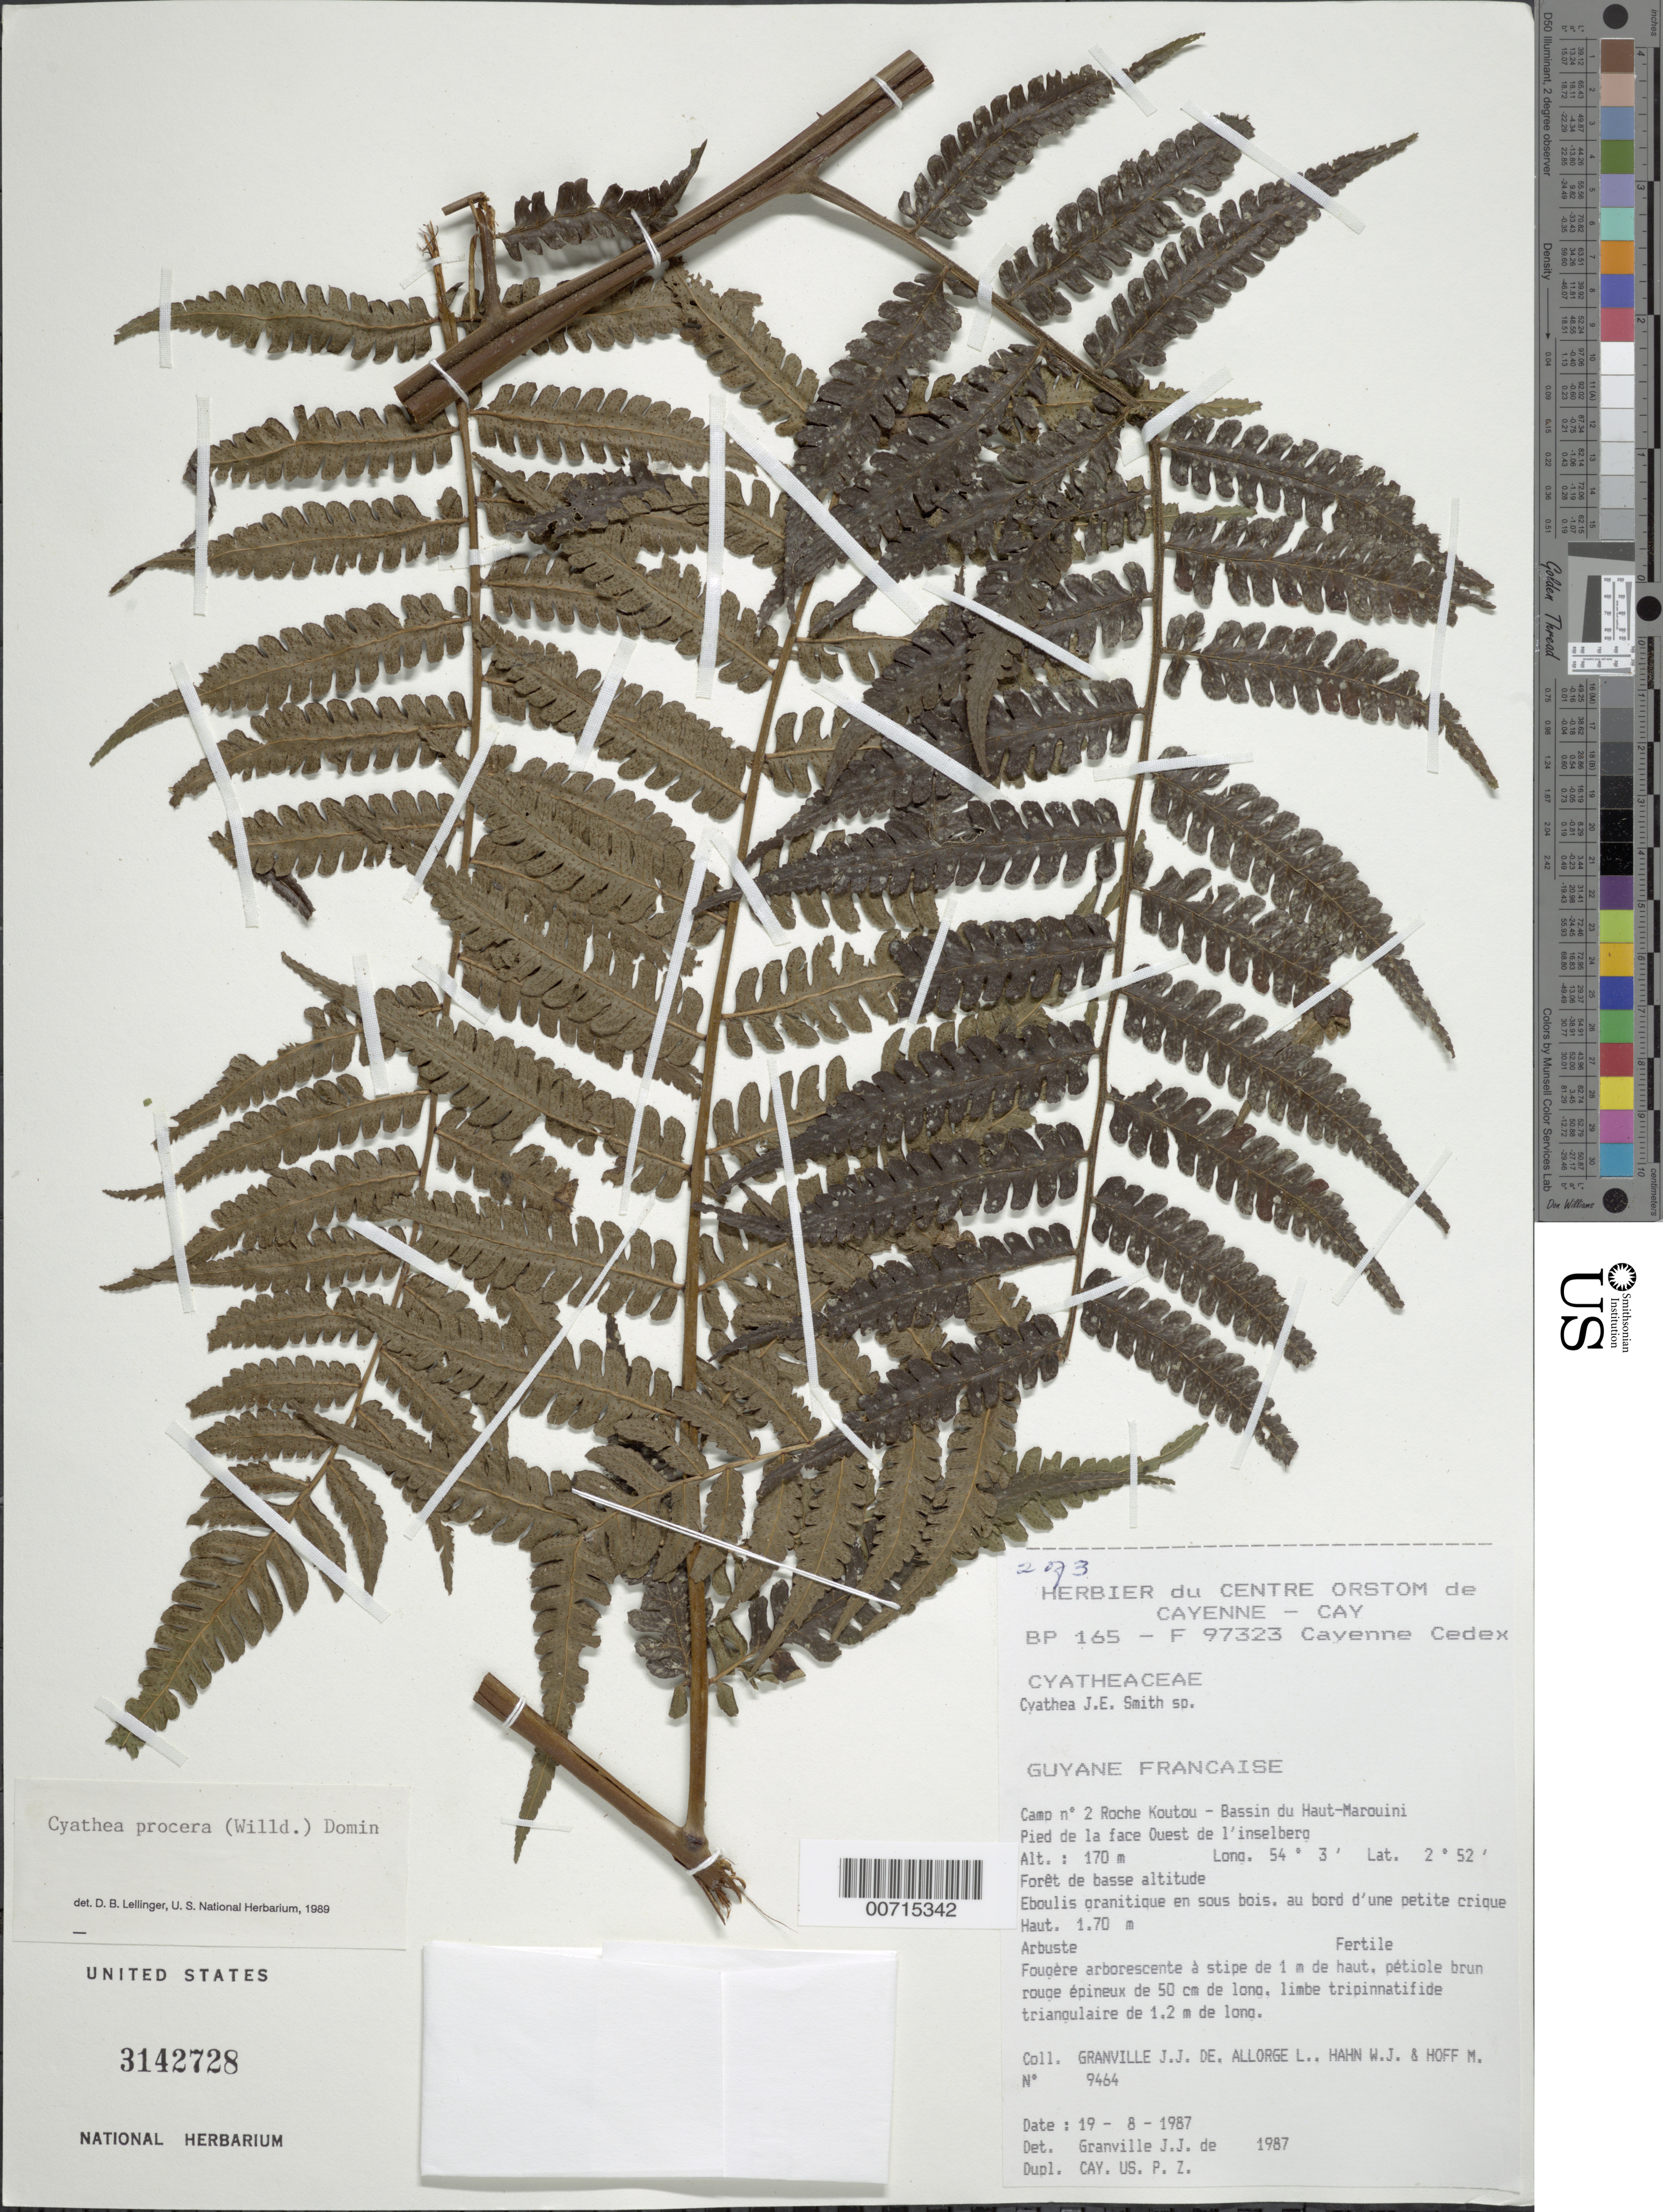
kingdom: Plantae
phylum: Tracheophyta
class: Polypodiopsida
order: Cyatheales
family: Cyatheaceae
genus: Cyathea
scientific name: Cyathea pungens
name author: (Willd.) Domin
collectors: J.-J. de Granville, L. Allorge, W. J. Hahn & M. Hoff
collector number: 9464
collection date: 1987-08-19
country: French Guiana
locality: Guyane Francaise, Camp n° 2 Roche Koutou - Bassin du Haut-Marouini, Pied de la face Quest de l'inselberg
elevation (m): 170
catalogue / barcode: US 3142728